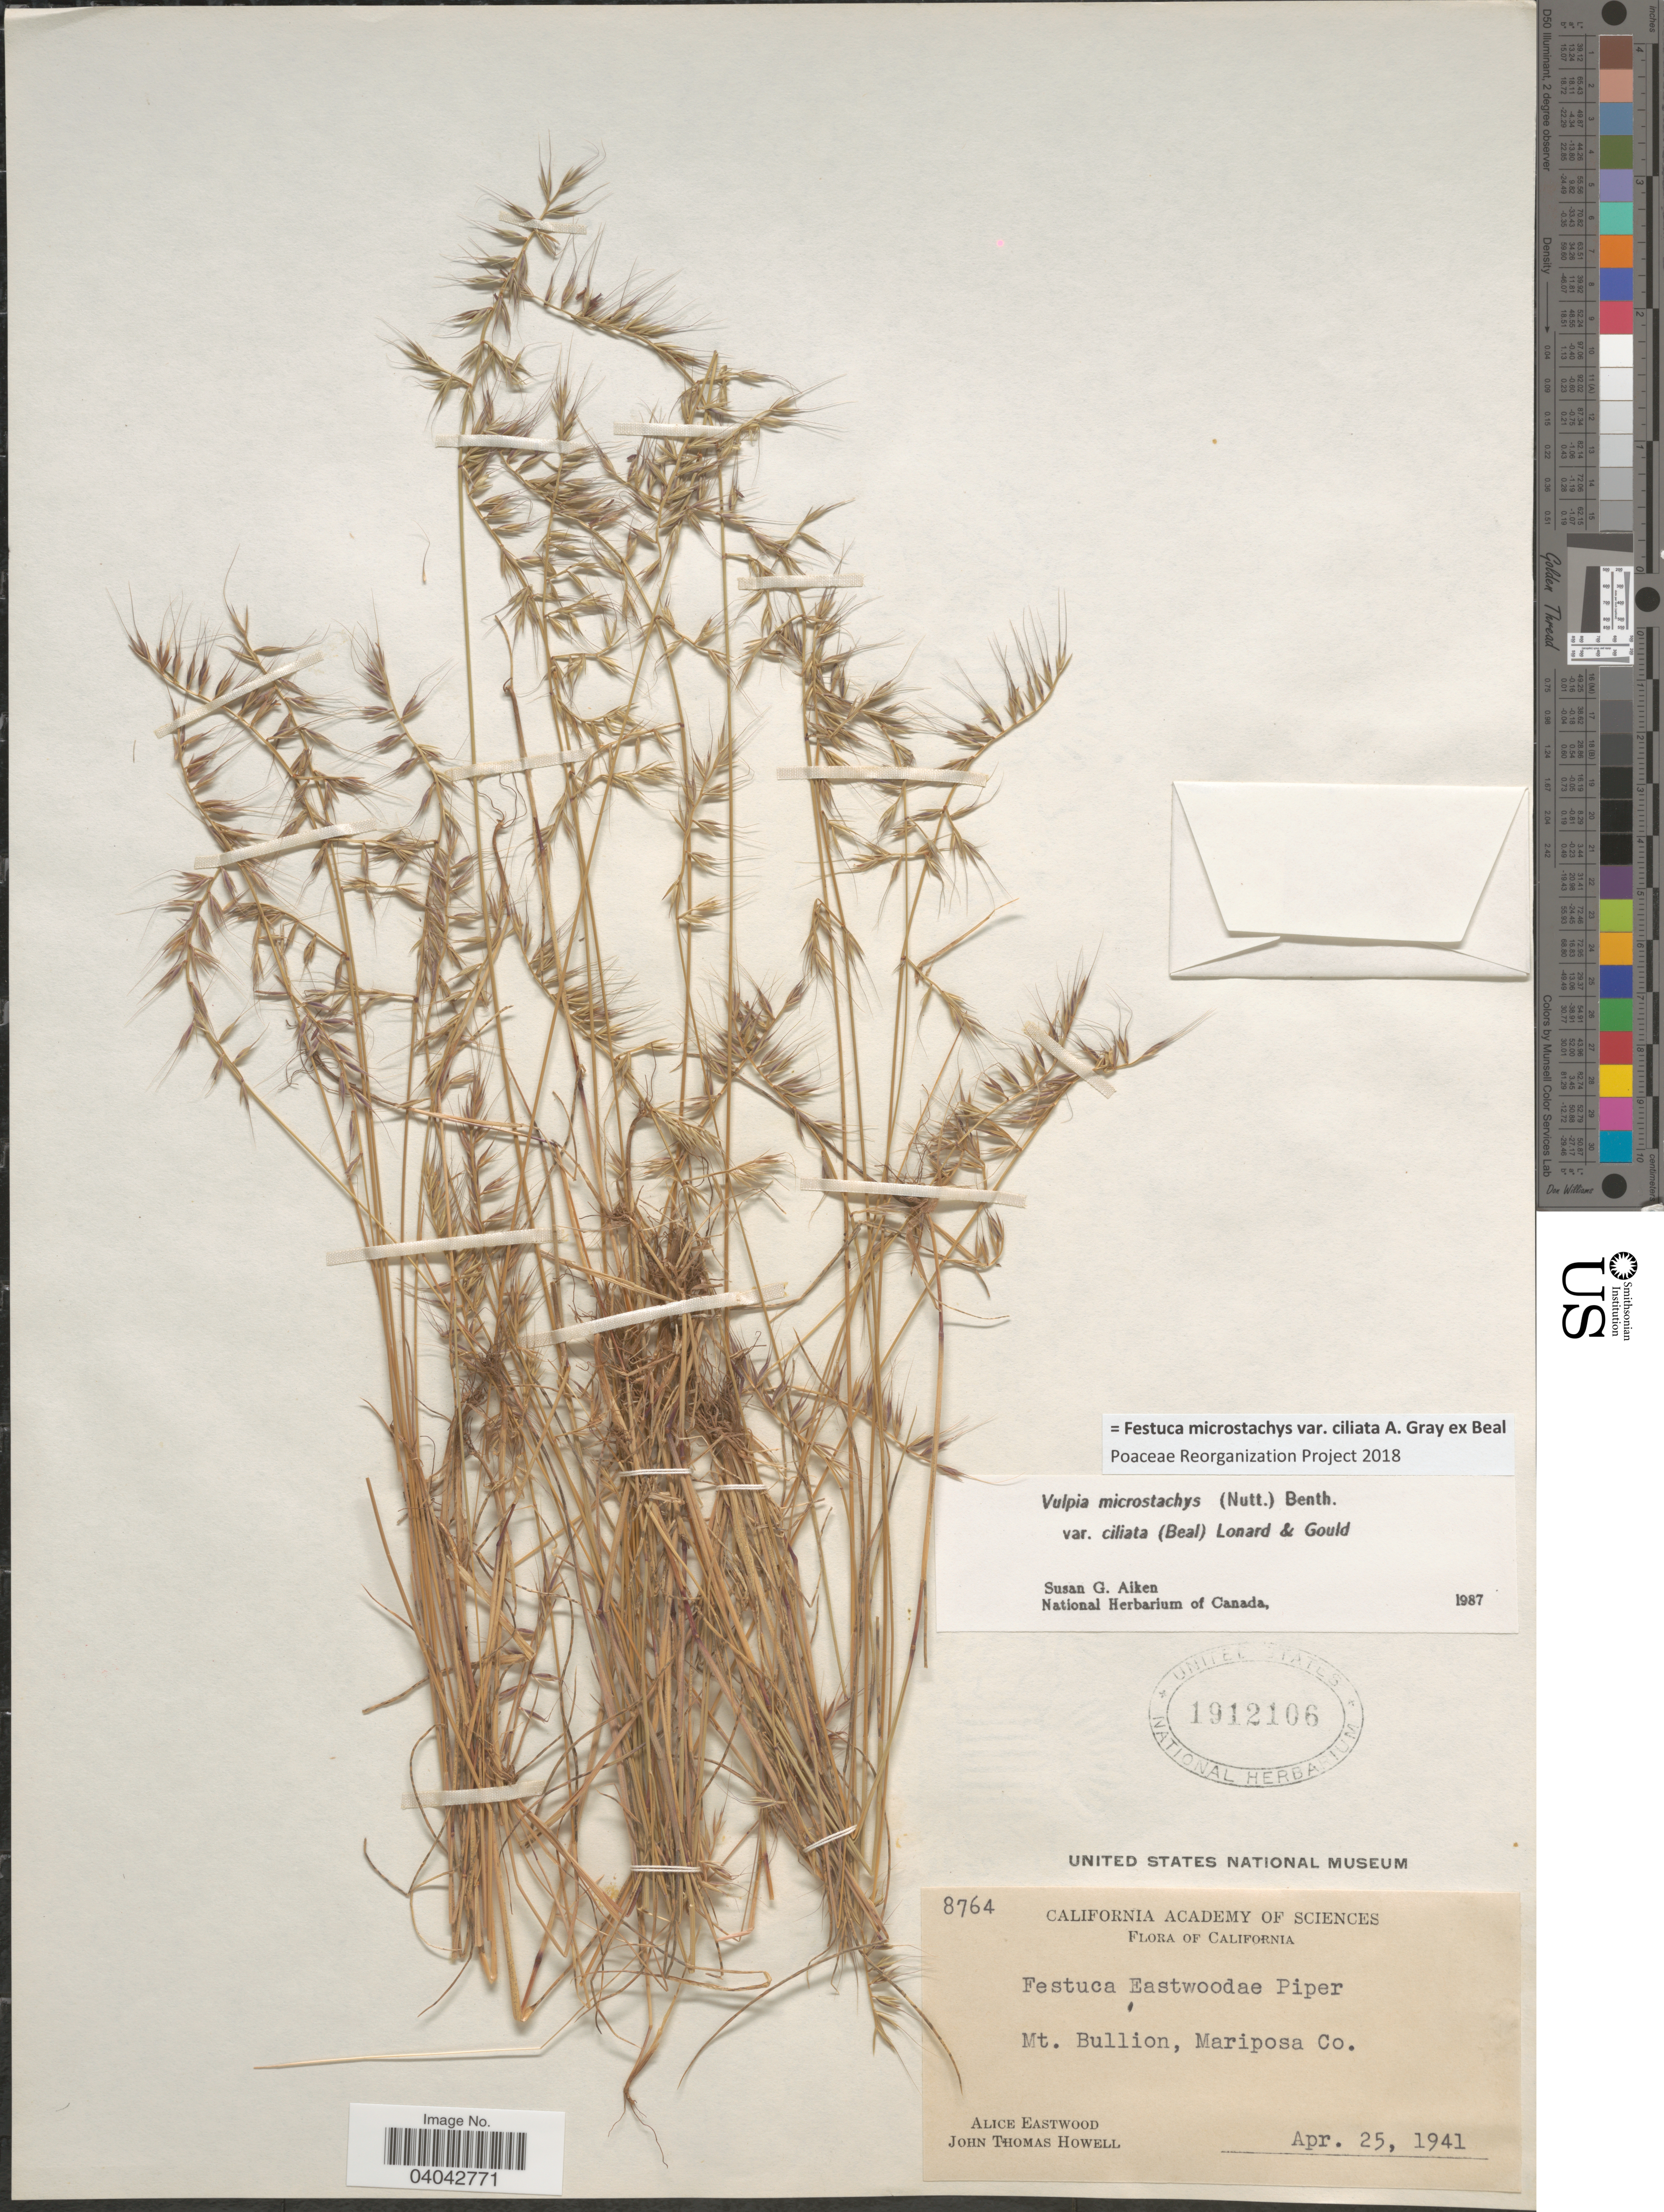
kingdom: Plantae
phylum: Tracheophyta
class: Liliopsida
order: Poales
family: Poaceae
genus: Festuca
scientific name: Festuca microstachys var. ciliata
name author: A. Gray ex W.J. Beal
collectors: A. Eastwood & J. T. Howell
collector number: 8764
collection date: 1941-04-25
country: United States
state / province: California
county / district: Mariposa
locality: Mt Bullion, Mariposa Co.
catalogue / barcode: US 1912106